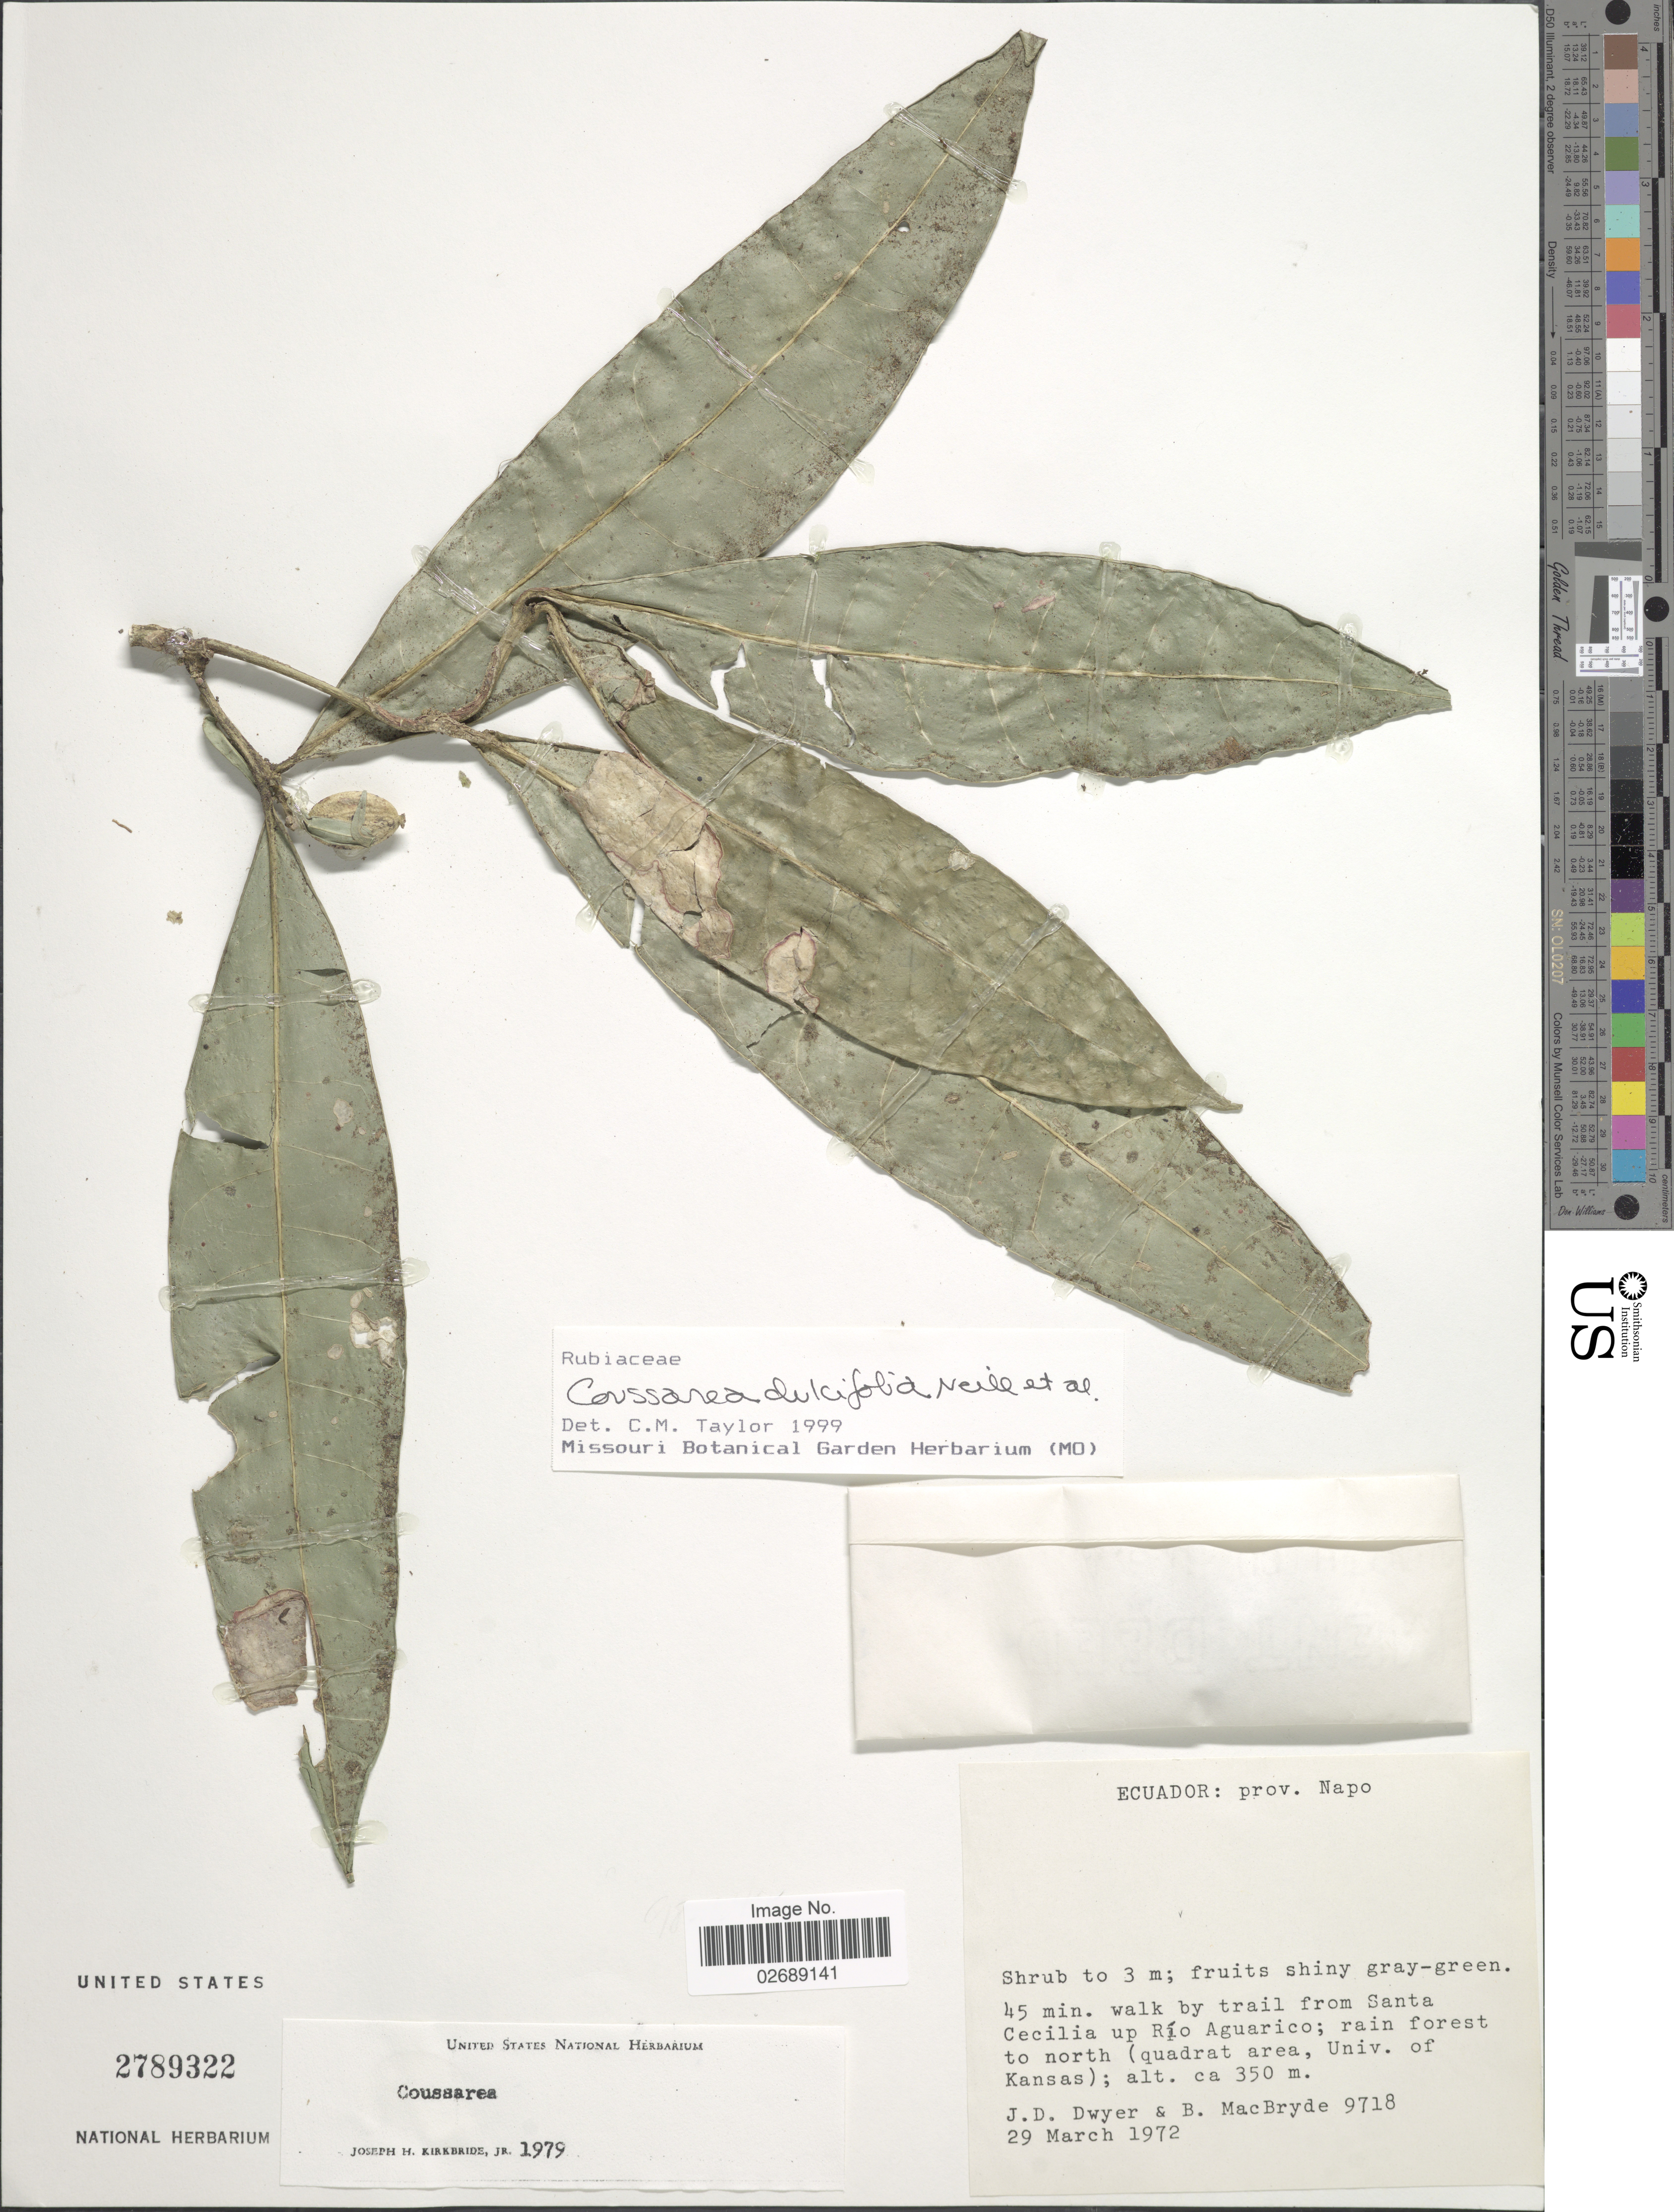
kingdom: Plantae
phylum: Tracheophyta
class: Magnoliopsida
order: Gentianales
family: Rubiaceae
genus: Coussarea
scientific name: Coussarea dulcifolia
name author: D.A. Neill et al.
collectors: J. D. Dwyer & B. MacBryde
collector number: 9718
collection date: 1972-03-29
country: Ecuador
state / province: Napo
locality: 45 min. walk by trail from Santa Cecilia up Rio Aguarico; rain forest to north (quadrat area, Univ. of Kansas)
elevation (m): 350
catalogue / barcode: US 2789322